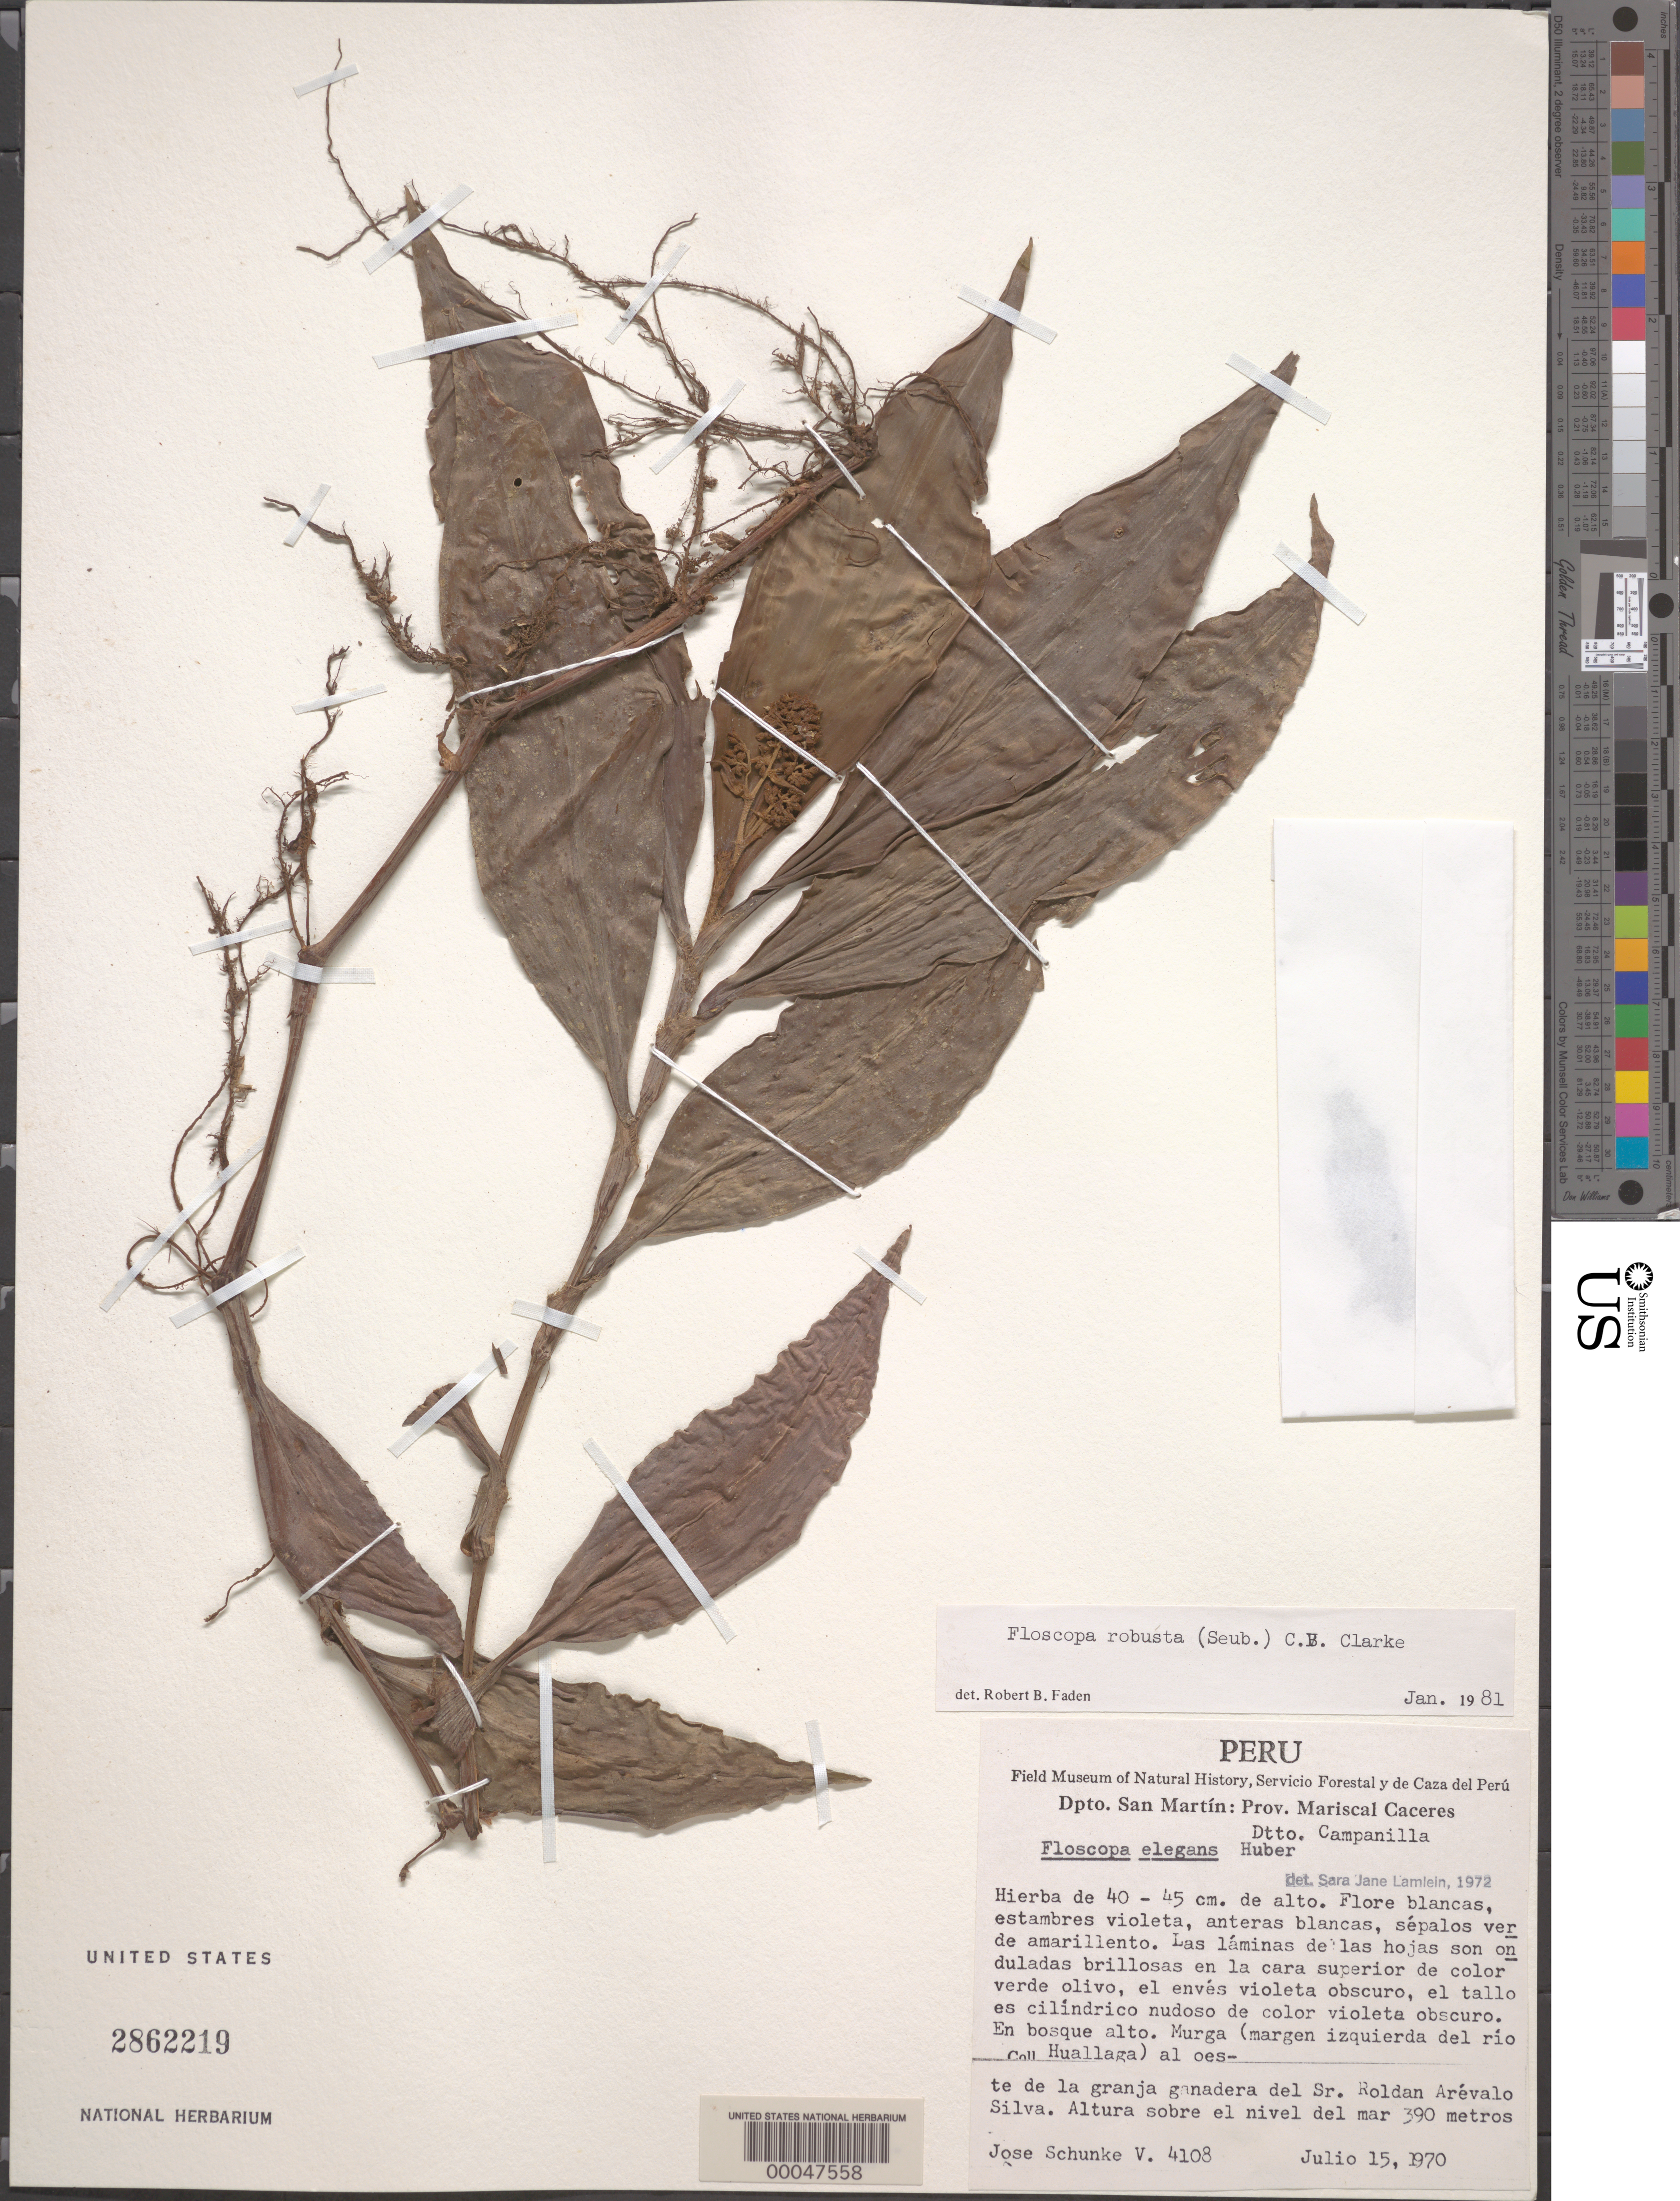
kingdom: Plantae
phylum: Tracheophyta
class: Liliopsida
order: Commelinales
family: Commelinaceae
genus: Floscopa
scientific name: Floscopa robusta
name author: (Seub.) C.B. Clarke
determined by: Faden, Robert B., (US), Smithsonian Institution - National Museum of Natural History (UNITED STATES)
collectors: J. Schunke Vigo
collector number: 4108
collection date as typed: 15 Jul 1970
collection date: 1970-07-15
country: Peru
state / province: San Martín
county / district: Mariscal Cáceres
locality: Campanilla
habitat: Low forest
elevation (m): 390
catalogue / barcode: US 2862219